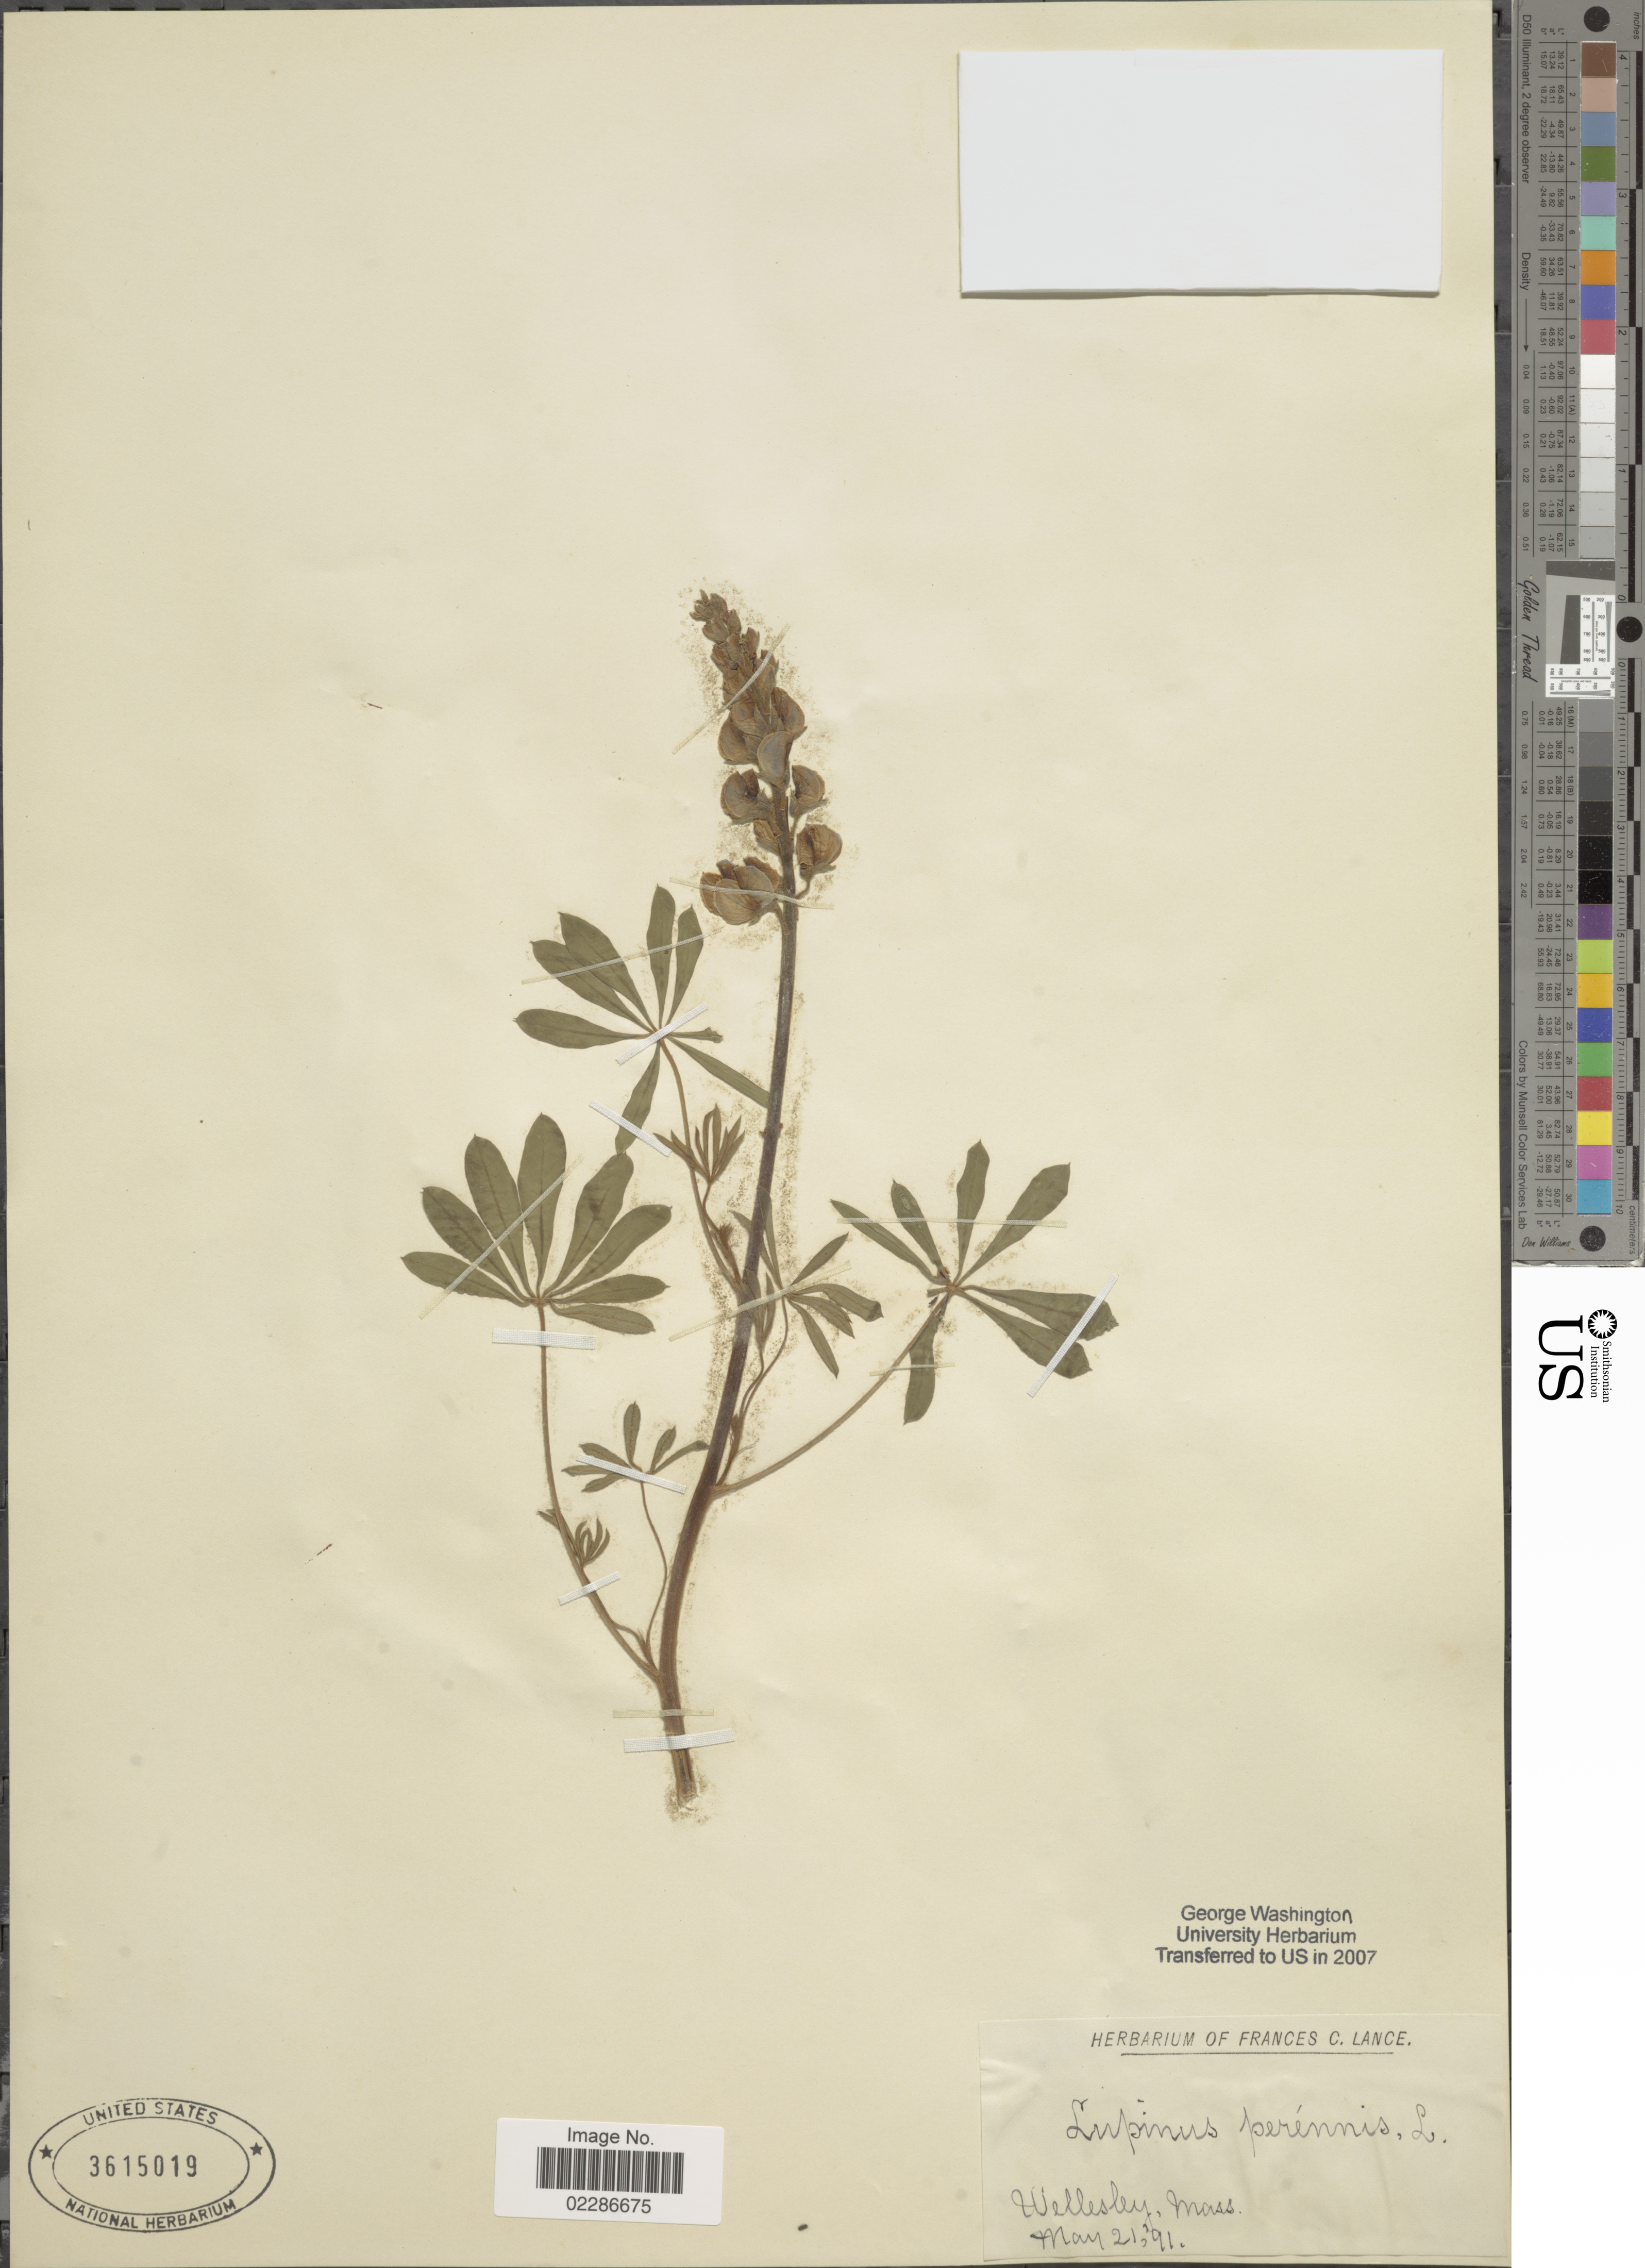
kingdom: Plantae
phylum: Tracheophyta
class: Magnoliopsida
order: Fabales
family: Fabaceae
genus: Lupinus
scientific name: Lupinus perennis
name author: L.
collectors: ex herb. Frances C. Lance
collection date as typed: Transcribed d/m/y: 21/5/91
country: United States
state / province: Massachusetts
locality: Wellesley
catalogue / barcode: US 3615019